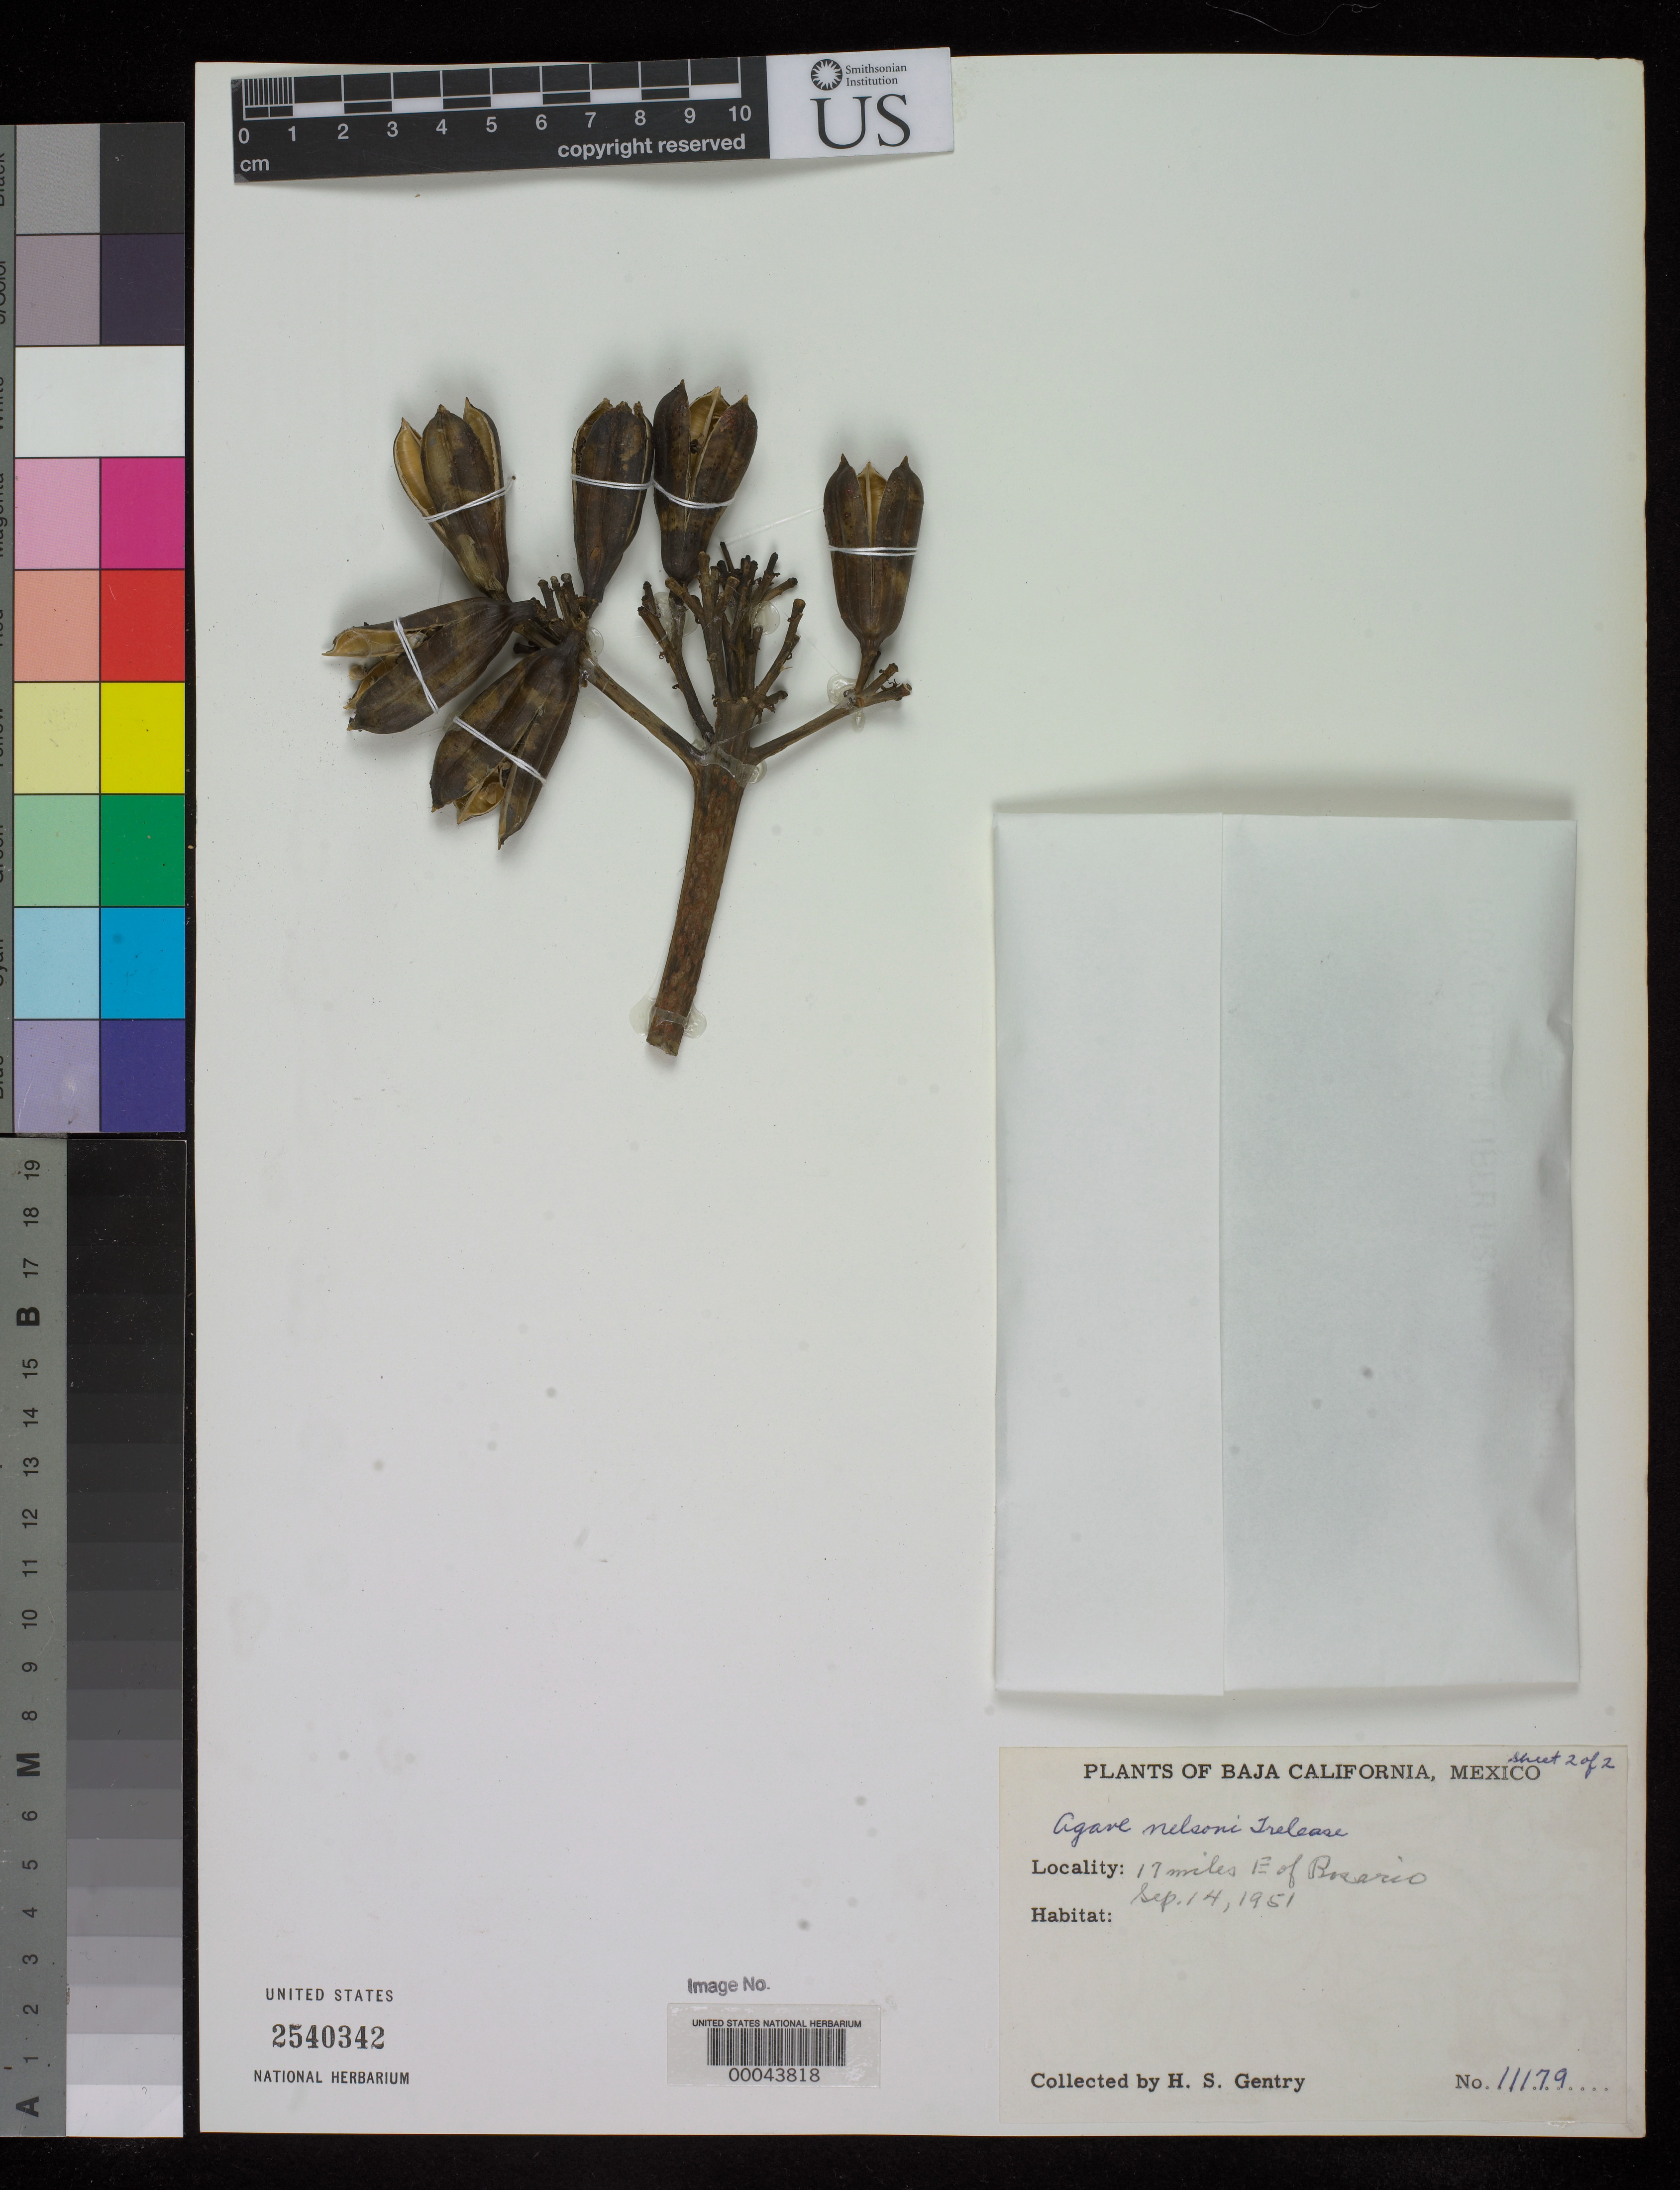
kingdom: Plantae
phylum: Tracheophyta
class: Liliopsida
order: Asparagales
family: Asparagaceae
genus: Agave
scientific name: Agave cerulata subsp. nelsonii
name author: (Trel.) R.H. Webb & G.D. Starr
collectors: H. S. Gentry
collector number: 11179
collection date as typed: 14 Sep 1951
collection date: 1951-09-14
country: Mexico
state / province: Baja California Norte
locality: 17 mi E of Rosario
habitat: Rocky igneouw slopes; low open bush cover; rocky s exposure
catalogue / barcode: US 2540342